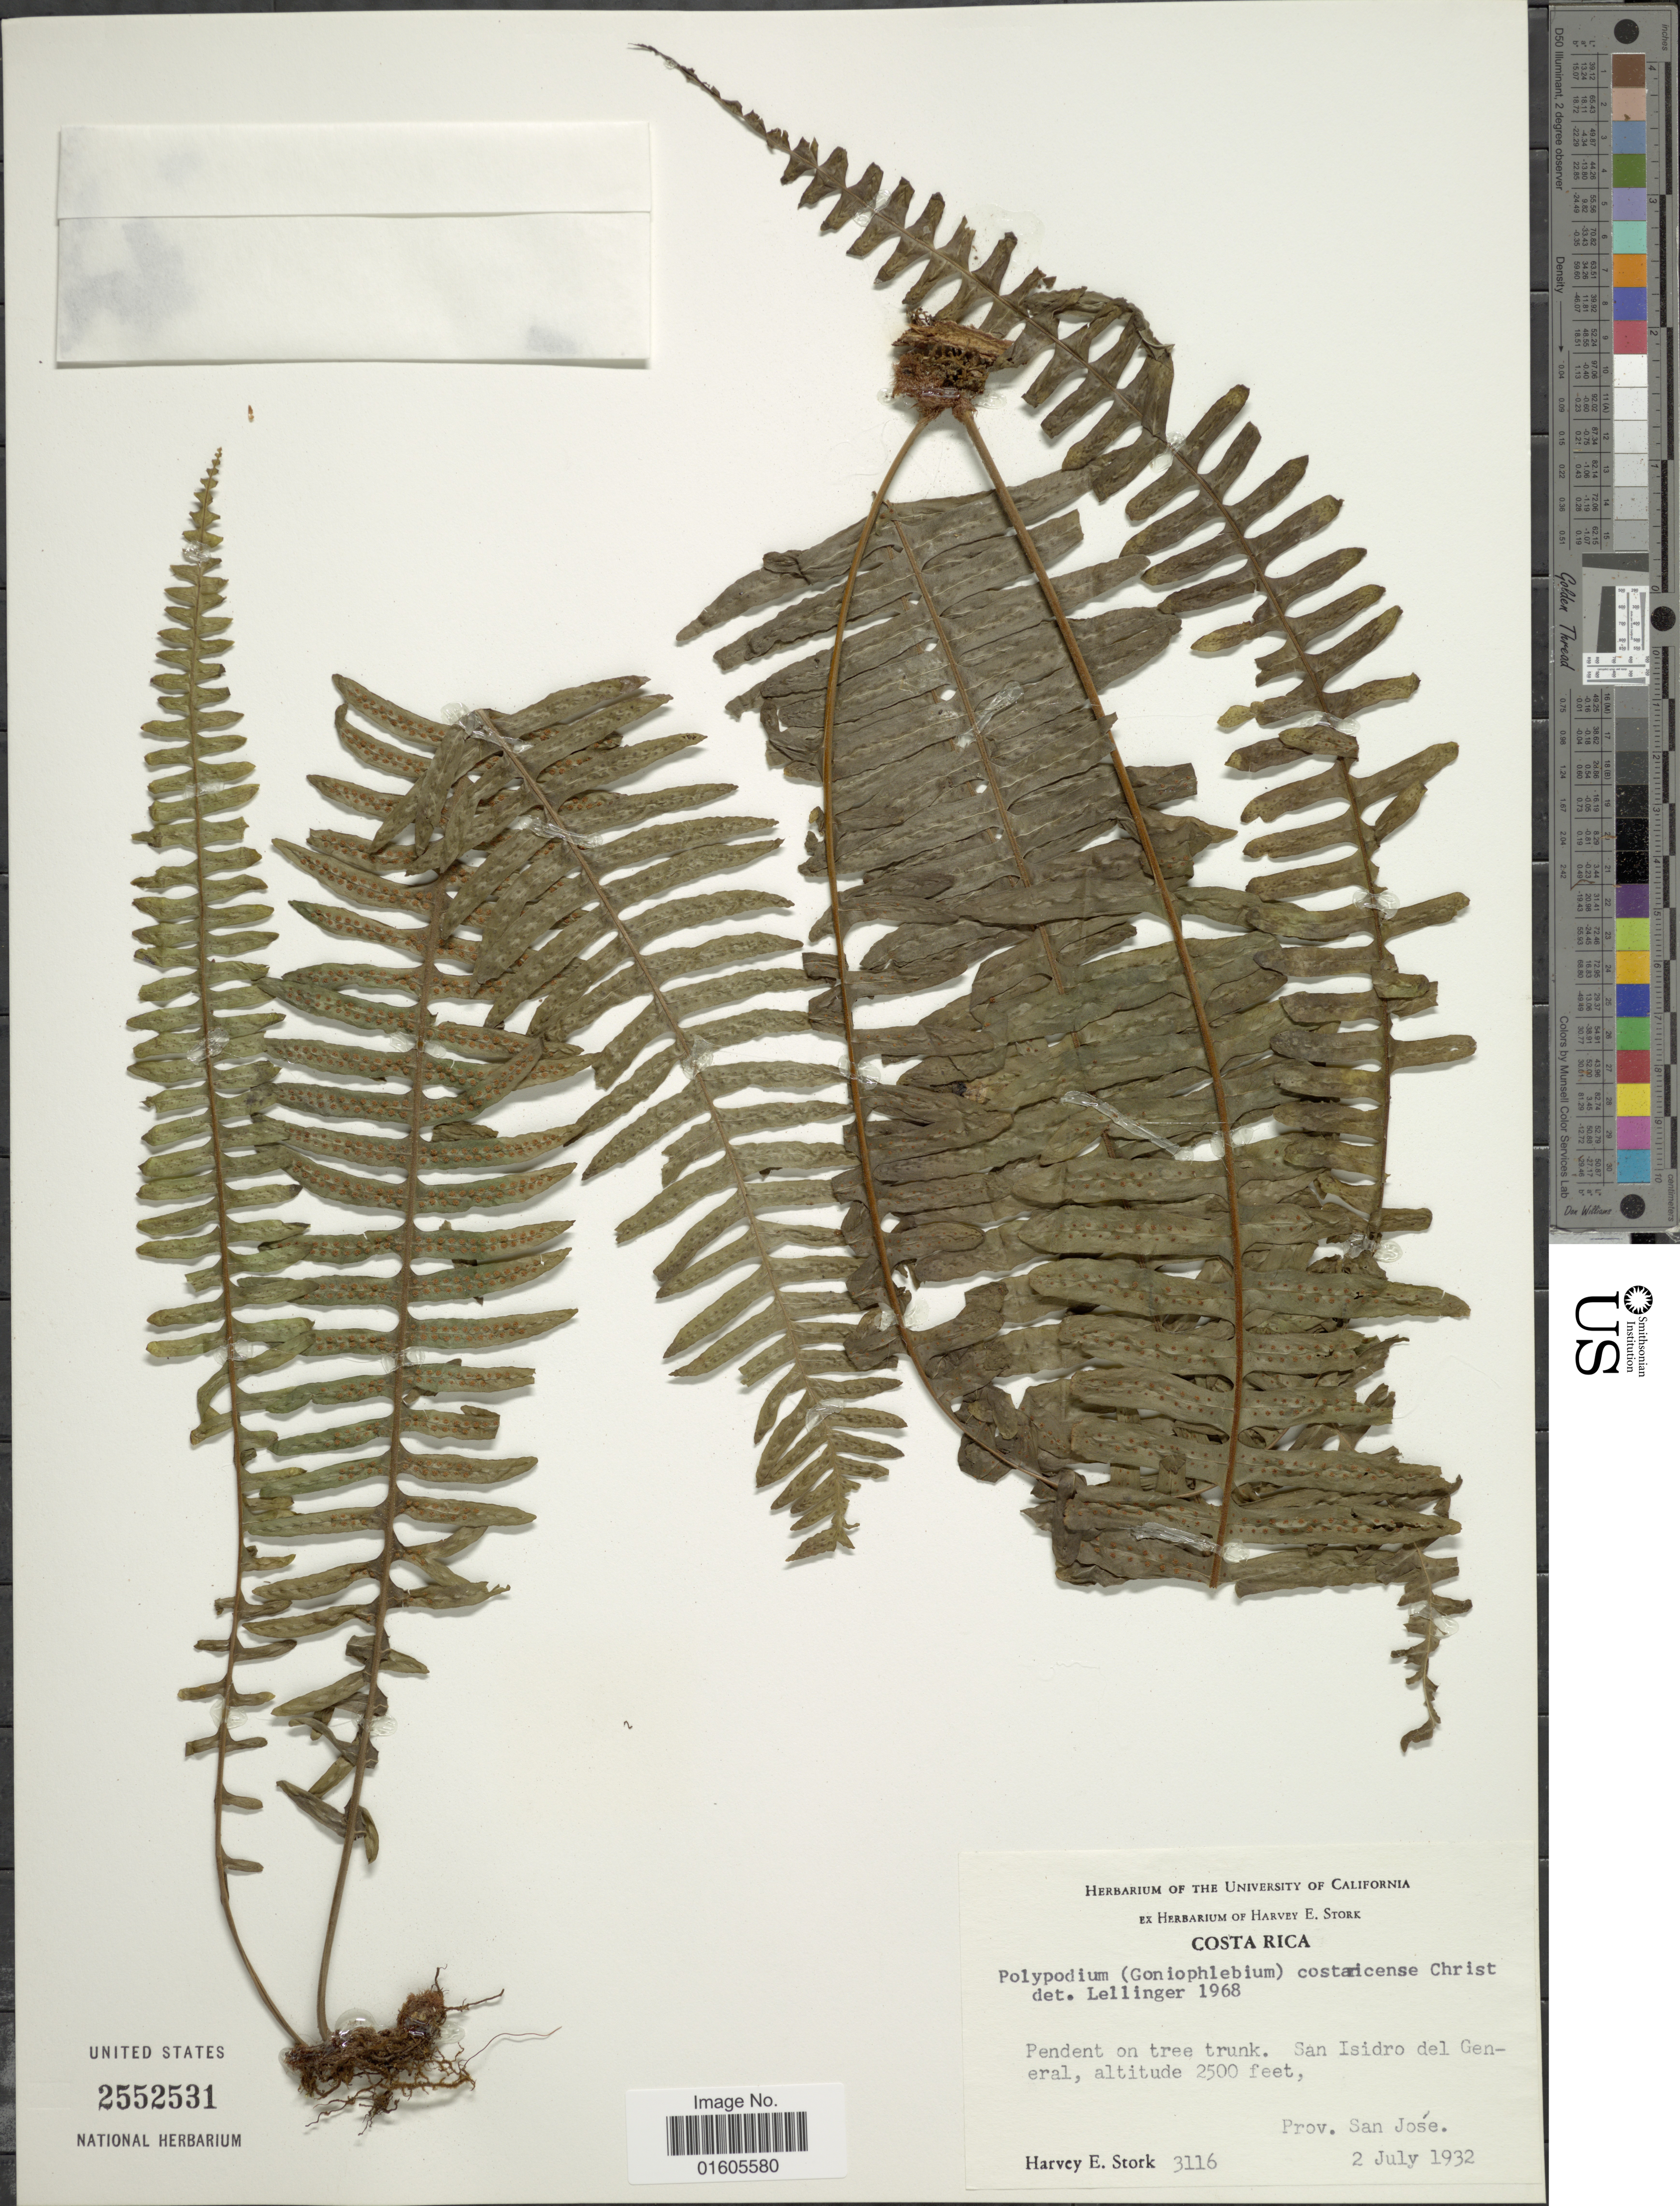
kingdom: Plantae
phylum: Tracheophyta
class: Polypodiopsida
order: Polypodiales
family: Polypodiaceae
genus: Serpocaulon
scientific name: Serpocaulon wagneri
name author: (Mett.) A.R. Sm.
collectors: H. E. Stork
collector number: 3116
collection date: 1932-07-02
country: Costa Rica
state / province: San José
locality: San Isidro del General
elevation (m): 762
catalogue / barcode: US 2552531